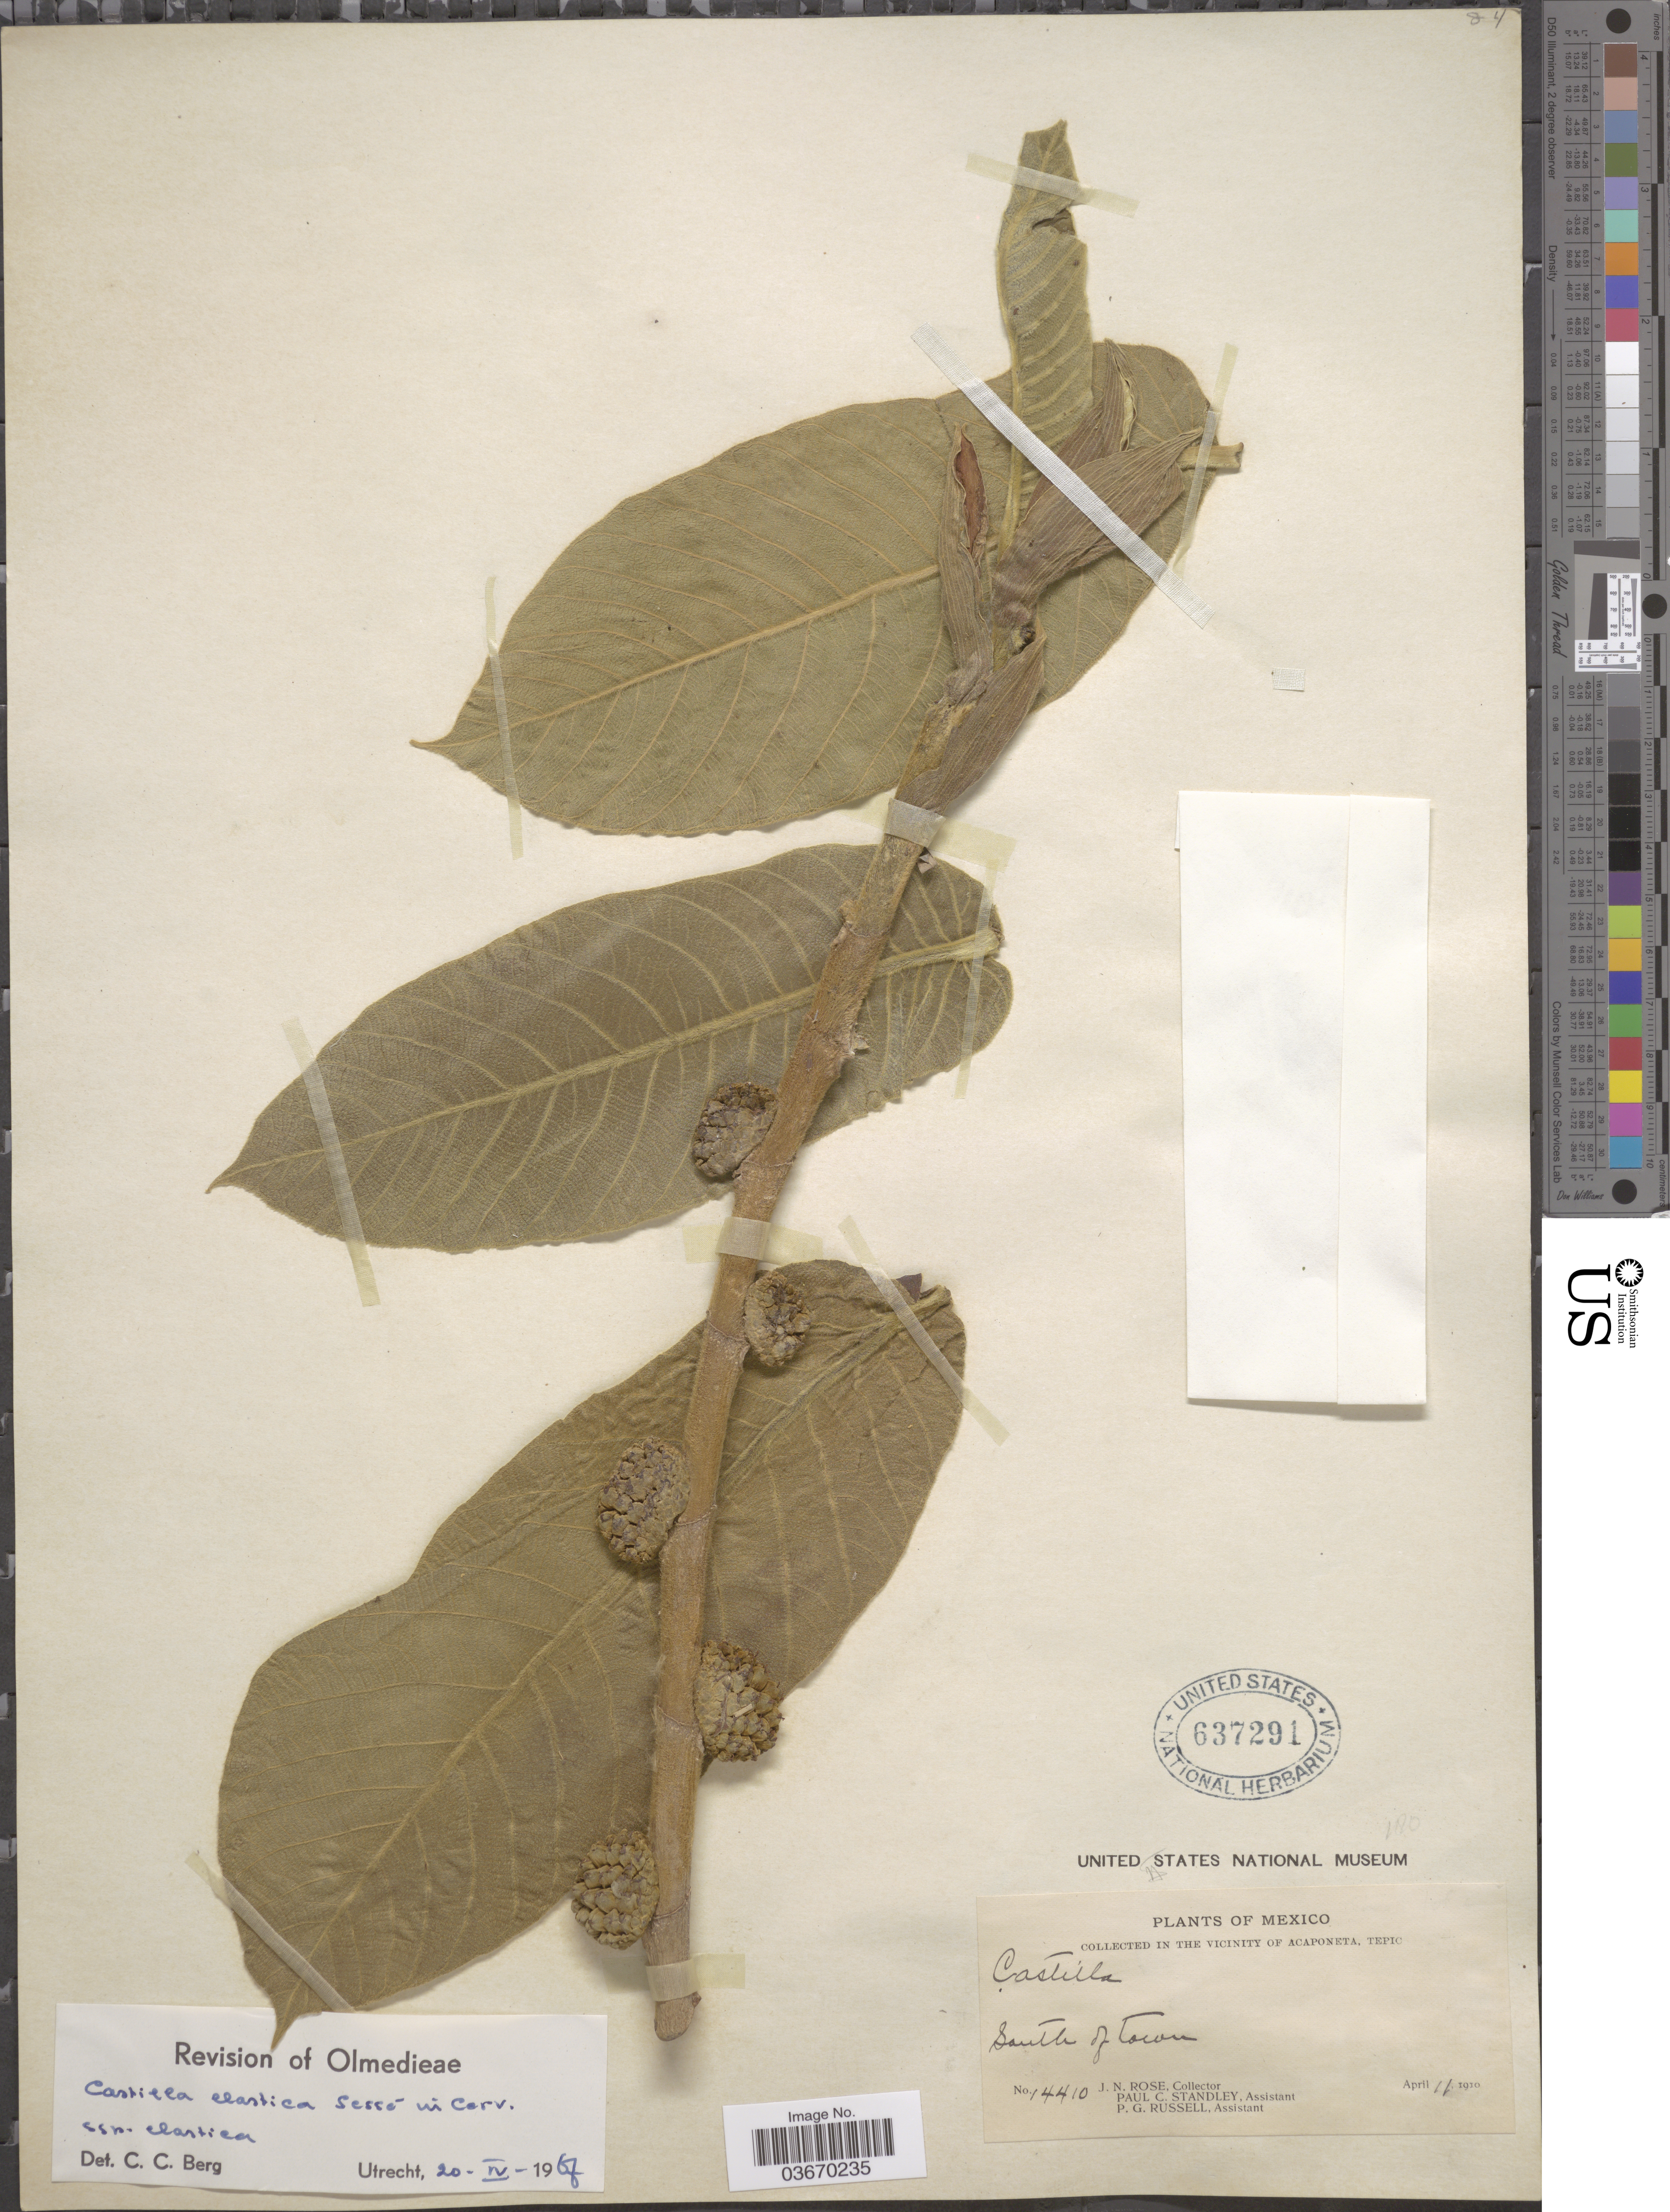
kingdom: Plantae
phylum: Tracheophyta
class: Magnoliopsida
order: Rosales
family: Moraceae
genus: Castilla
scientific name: Castilla elastica subsp. elastica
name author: Sessé ex Cerv.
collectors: J. N. Rose, P. C. Standley & P. G. Russell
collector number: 14410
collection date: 1930-04-11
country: Mexico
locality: Vicinity of Acaponeta, Tepic. South of Town.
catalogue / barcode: US 637291